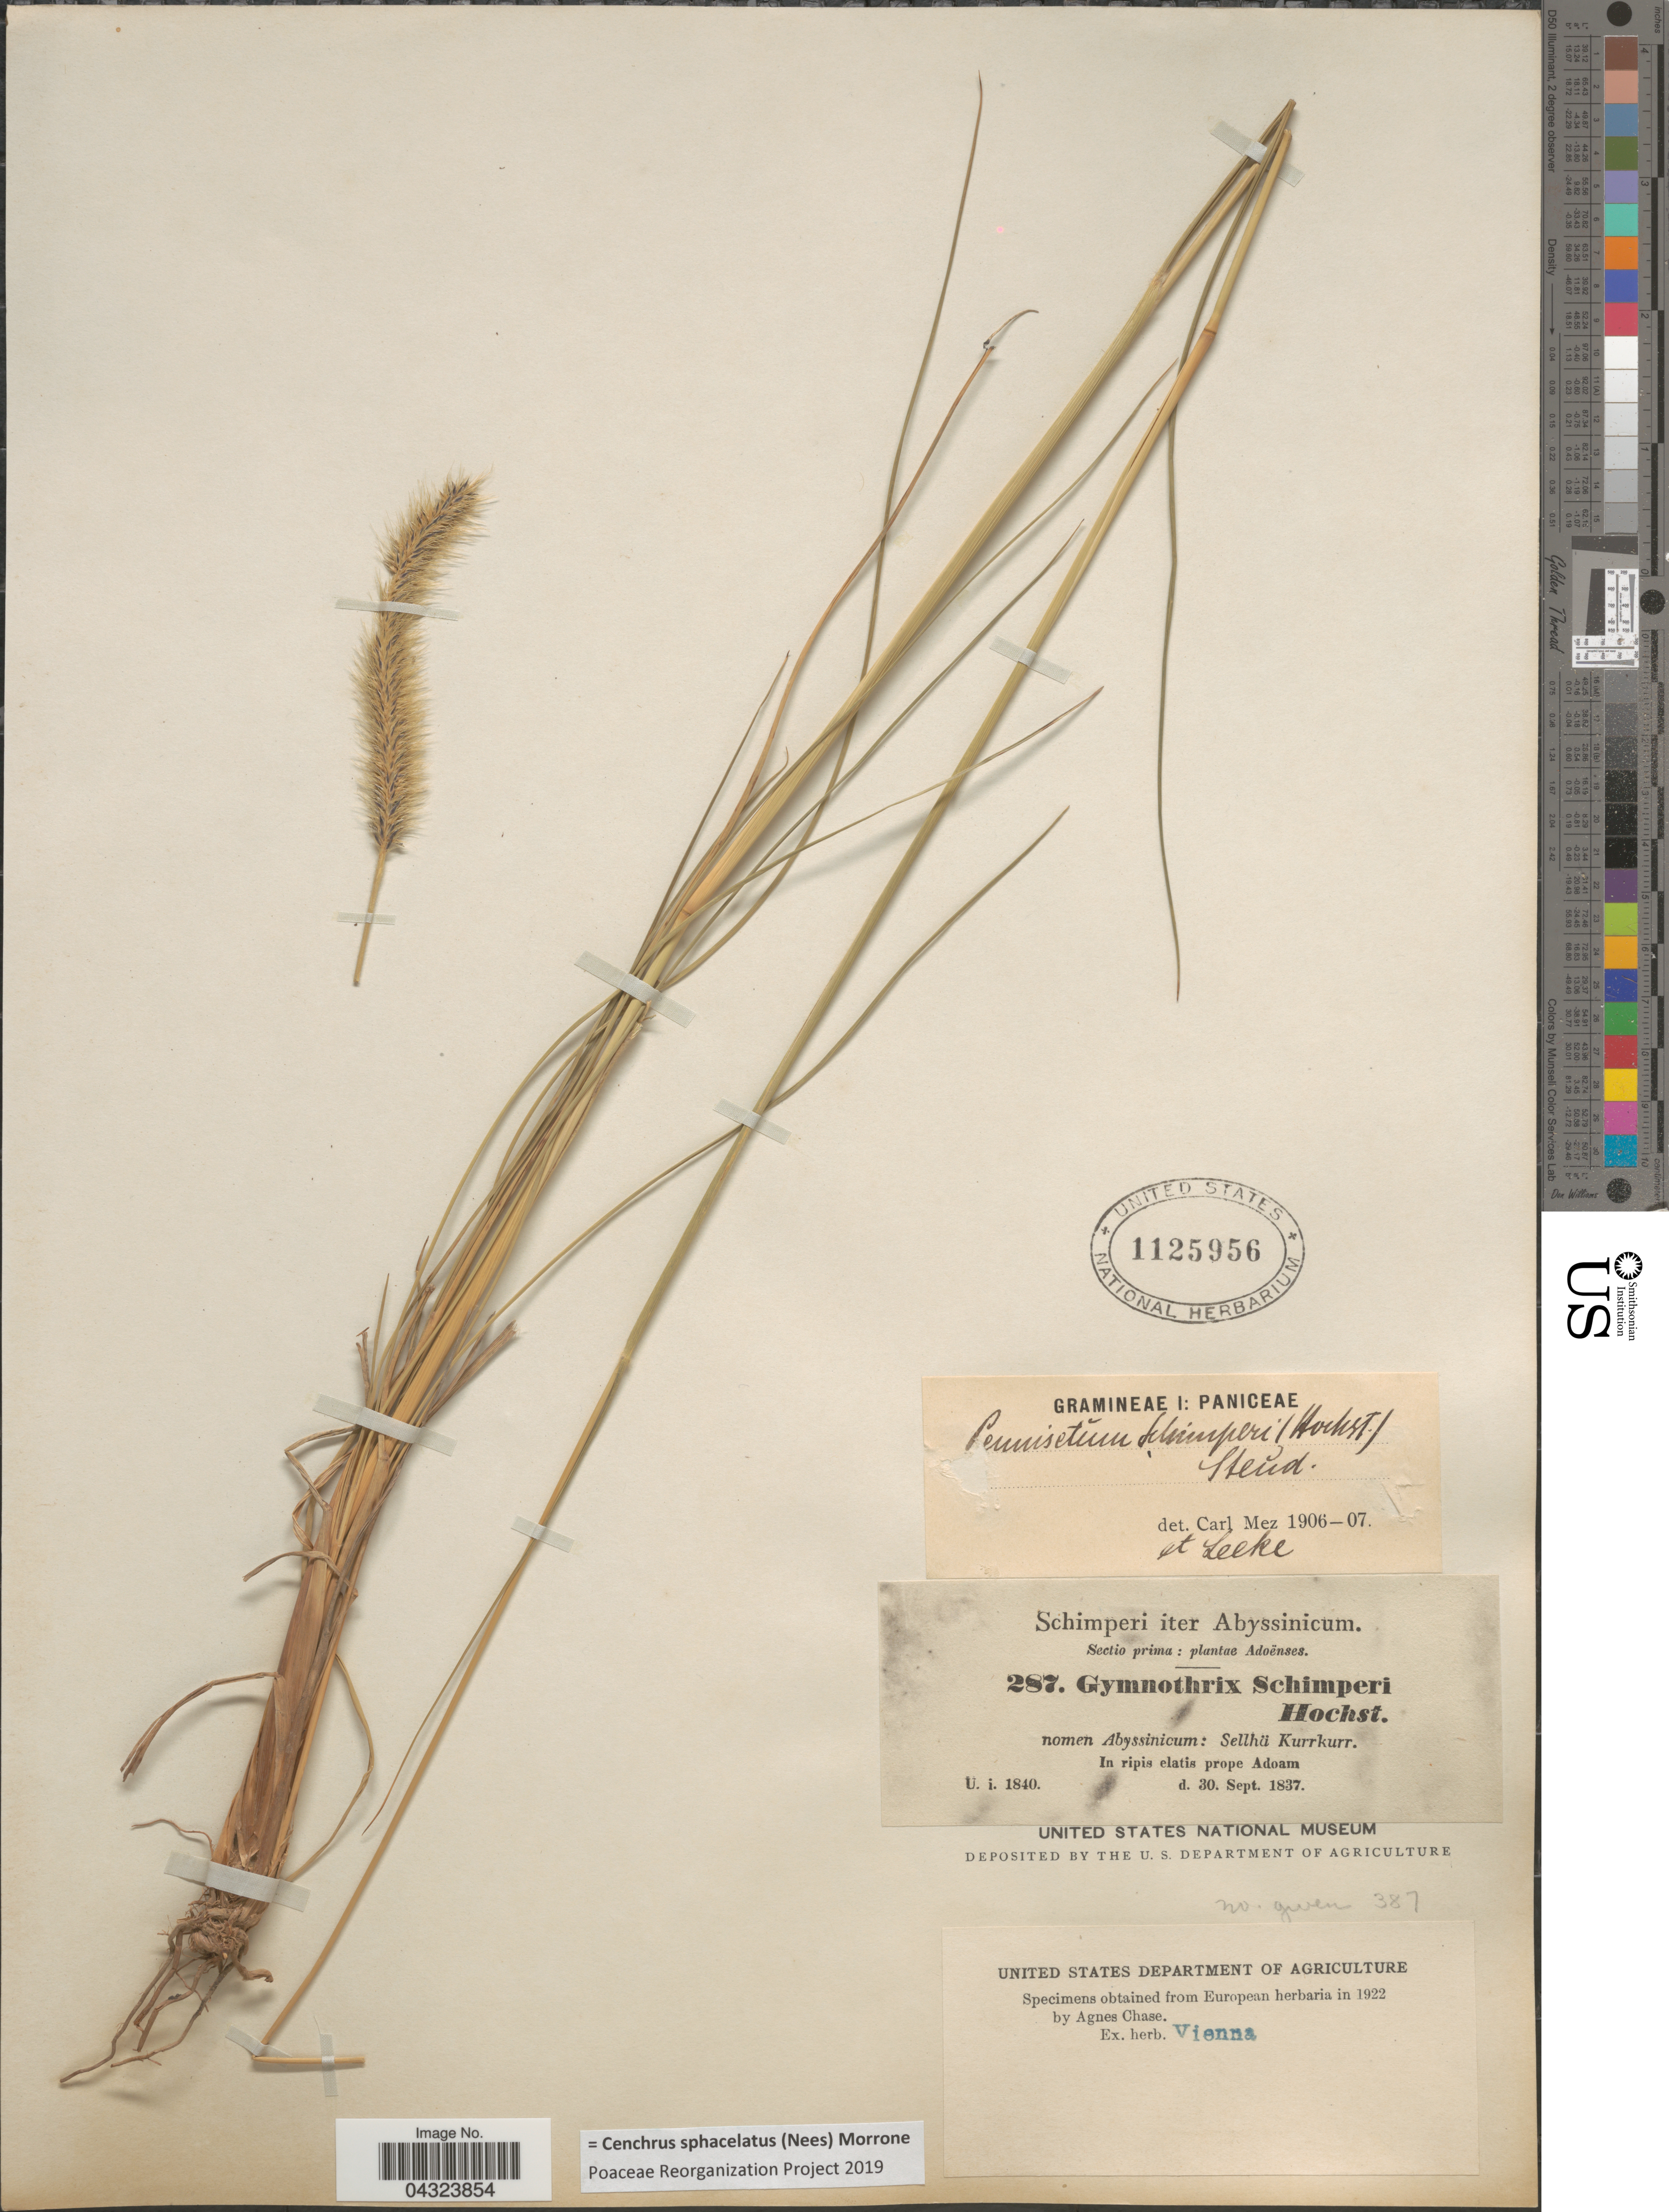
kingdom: Plantae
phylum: Tracheophyta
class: Liliopsida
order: Poales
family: Poaceae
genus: Cenchrus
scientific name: Cenchrus sphacelatus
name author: (Nees) Morrone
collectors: -. Schimper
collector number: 287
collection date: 1837-09-30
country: Ethiopia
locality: Iter Abyssinicum. Sellhä Kurrkurr. In ripis elatis prope Adoam.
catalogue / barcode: US 1125956